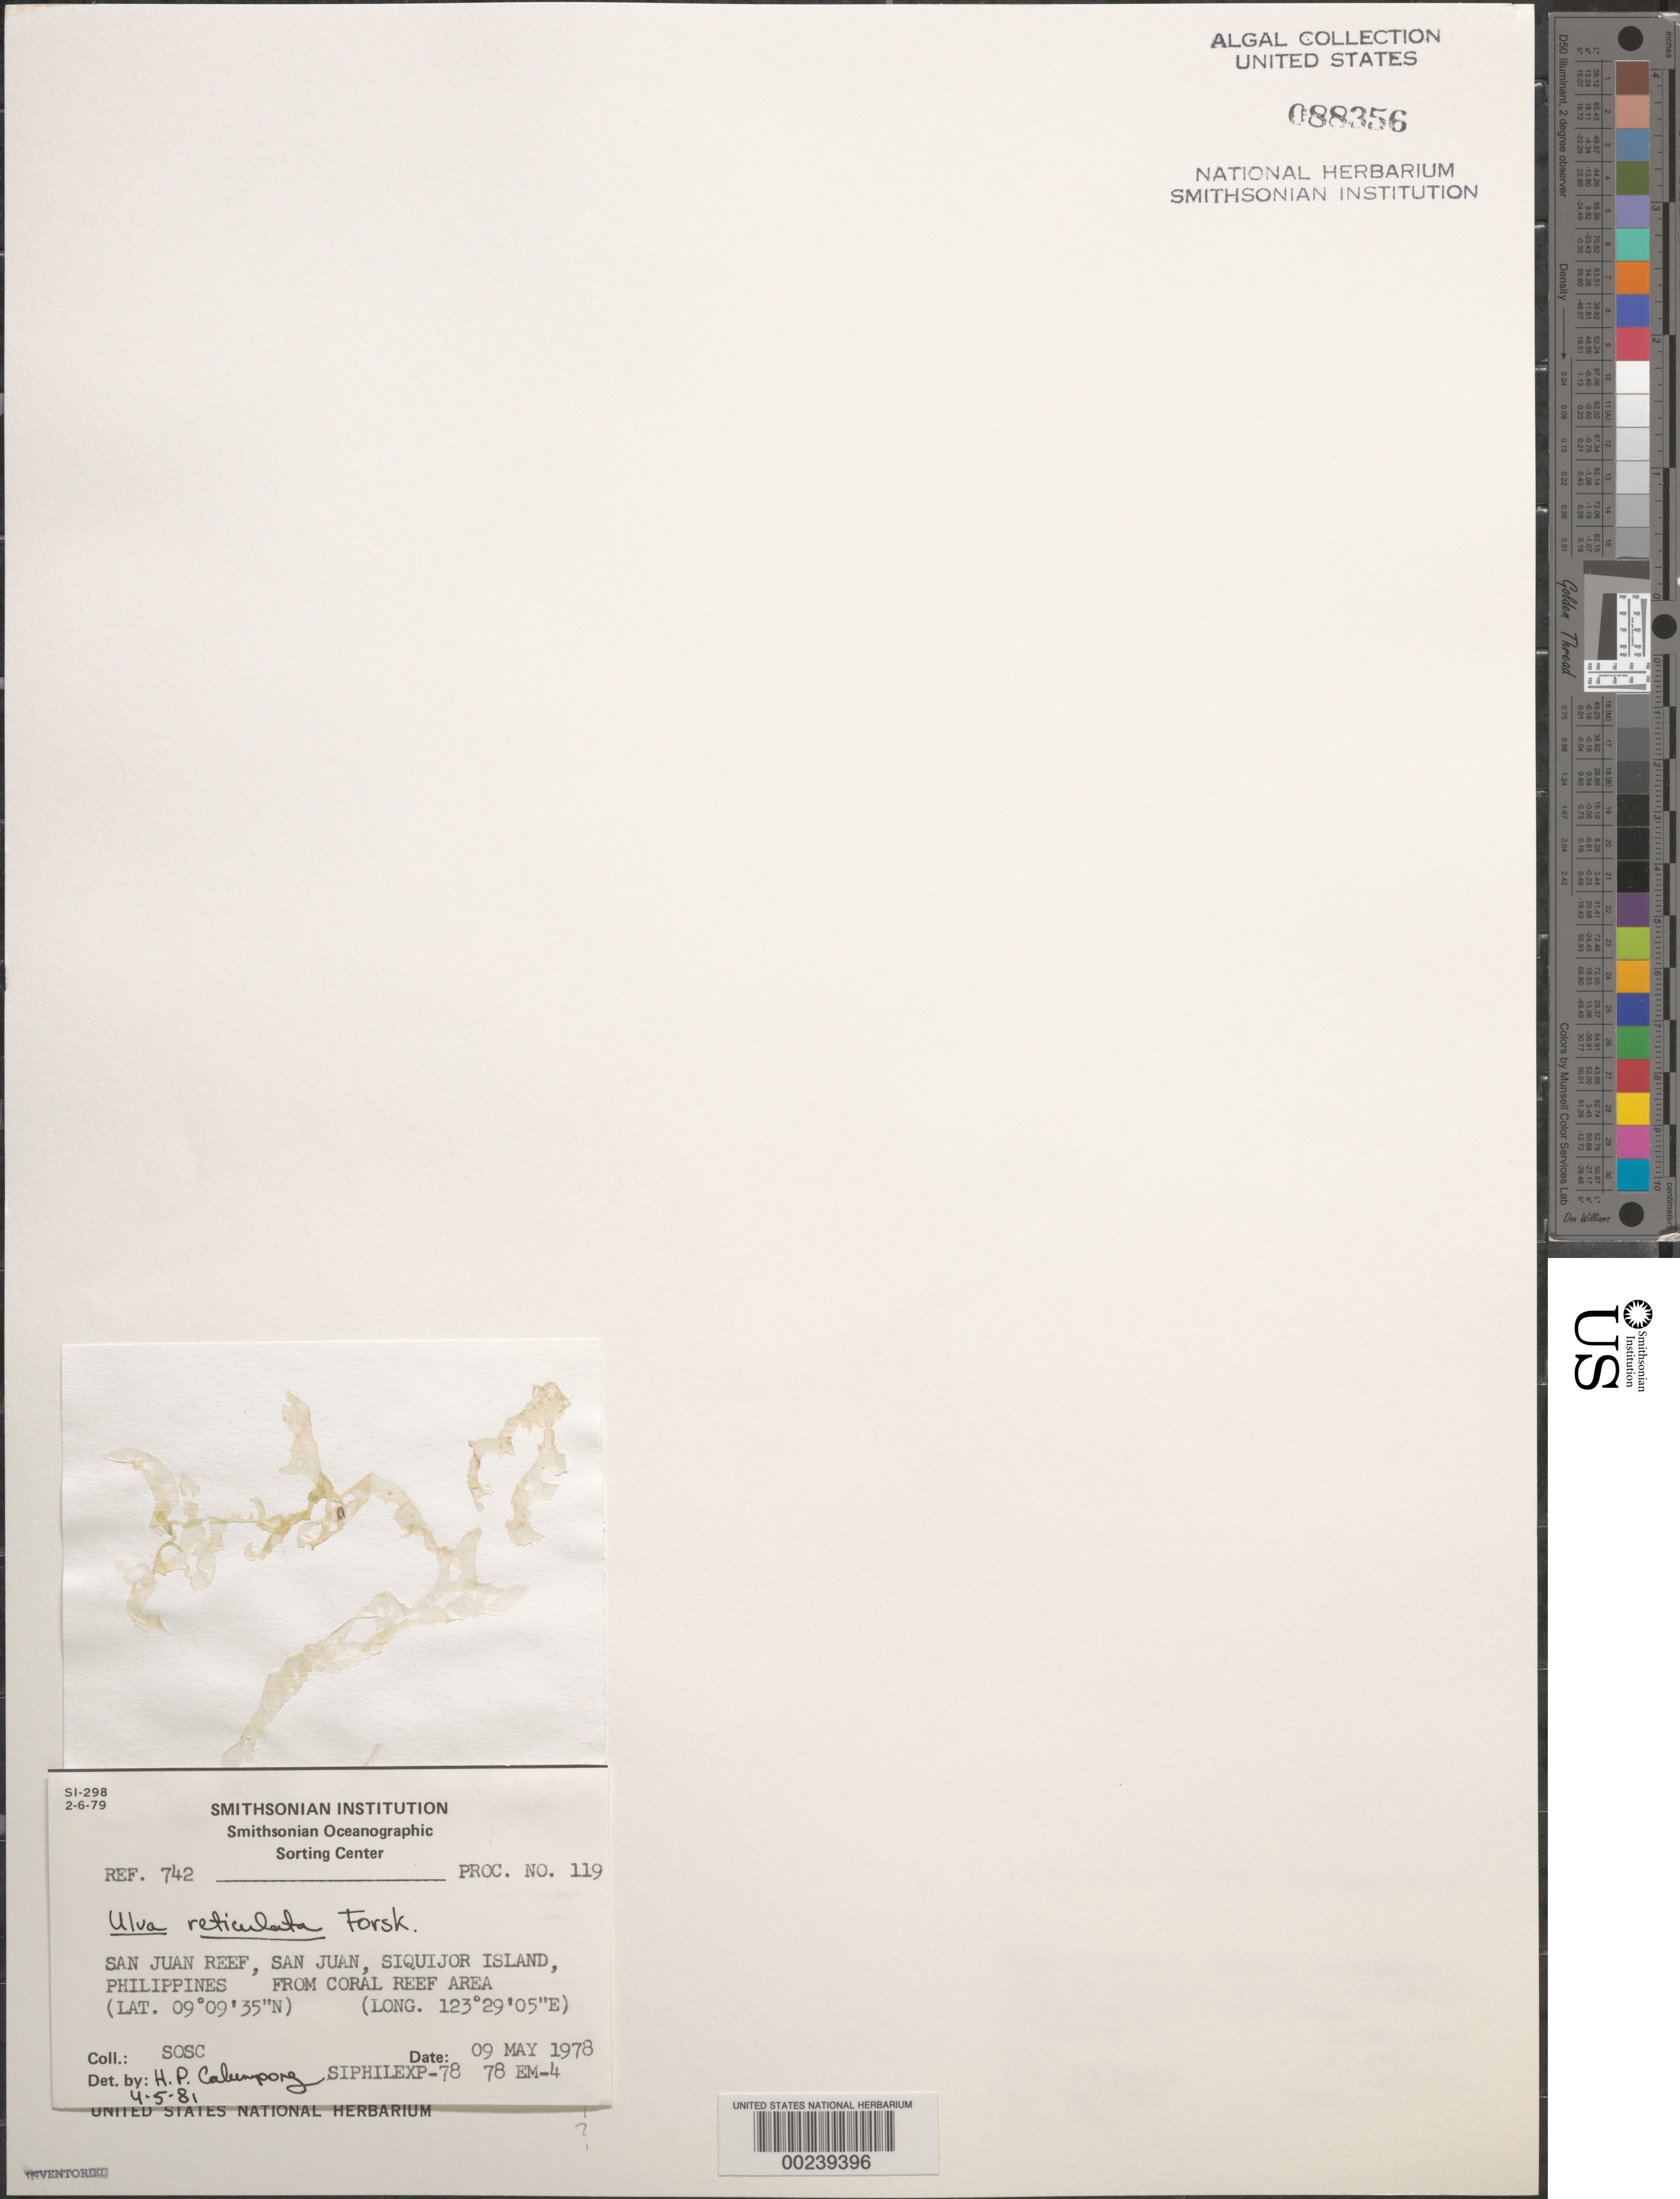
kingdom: Plantae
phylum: Chlorophyta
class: Ulvophyceae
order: Ulvales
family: Ulvaceae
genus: Ulva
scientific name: Ulva reticulata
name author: Forssk.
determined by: Calumpong, H. P.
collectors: SOSC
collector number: Station 78 Em-4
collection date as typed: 09 May 1978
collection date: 1978-05-09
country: Philippines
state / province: Central Visayas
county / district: Siquijor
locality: Visayan. Siquijor island, san juan, san juan reef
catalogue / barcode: US 88356